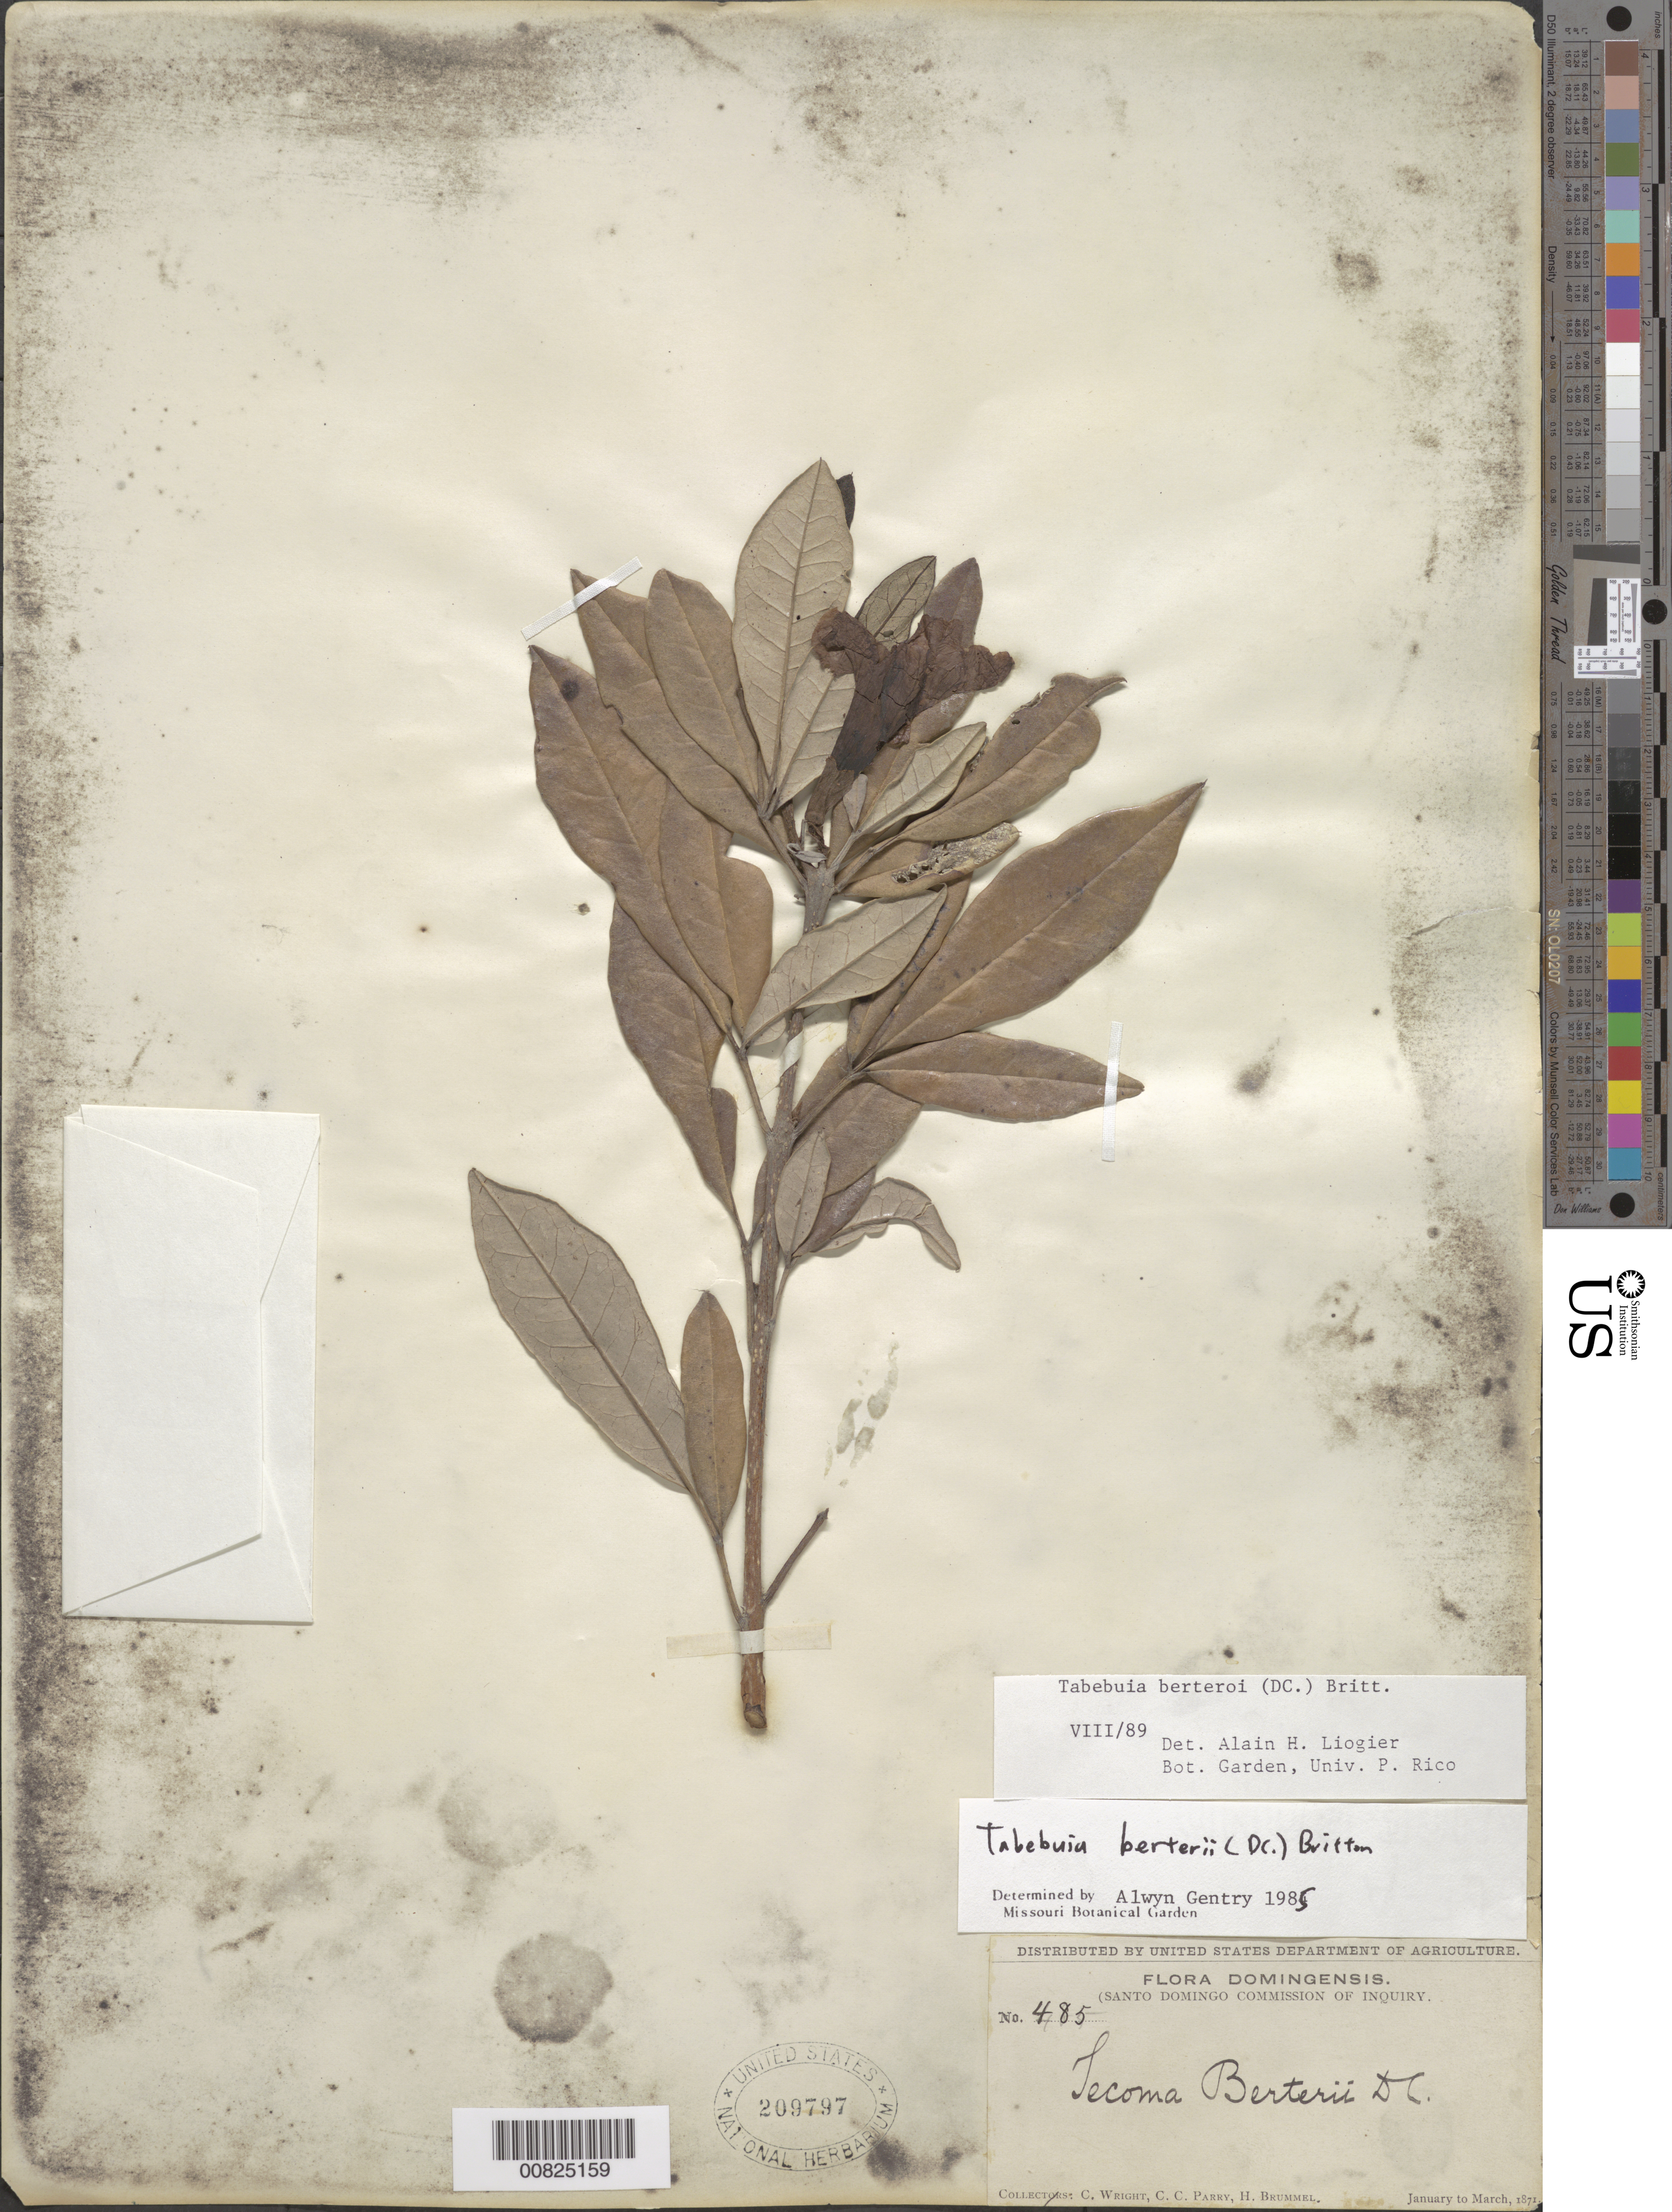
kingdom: Plantae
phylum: Tracheophyta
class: Magnoliopsida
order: Lamiales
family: Bignoniaceae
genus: Tabebuia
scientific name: Tabebuia berteroi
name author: (DC.) Britton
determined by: Liogier, Alain H.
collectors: C. Wright, C. C. Parry & H. Brummel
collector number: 485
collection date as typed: Jan 1871 to -- Mar 1871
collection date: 1871-01/1871-03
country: Dominican Republic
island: Hispaniola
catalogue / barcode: US 209797